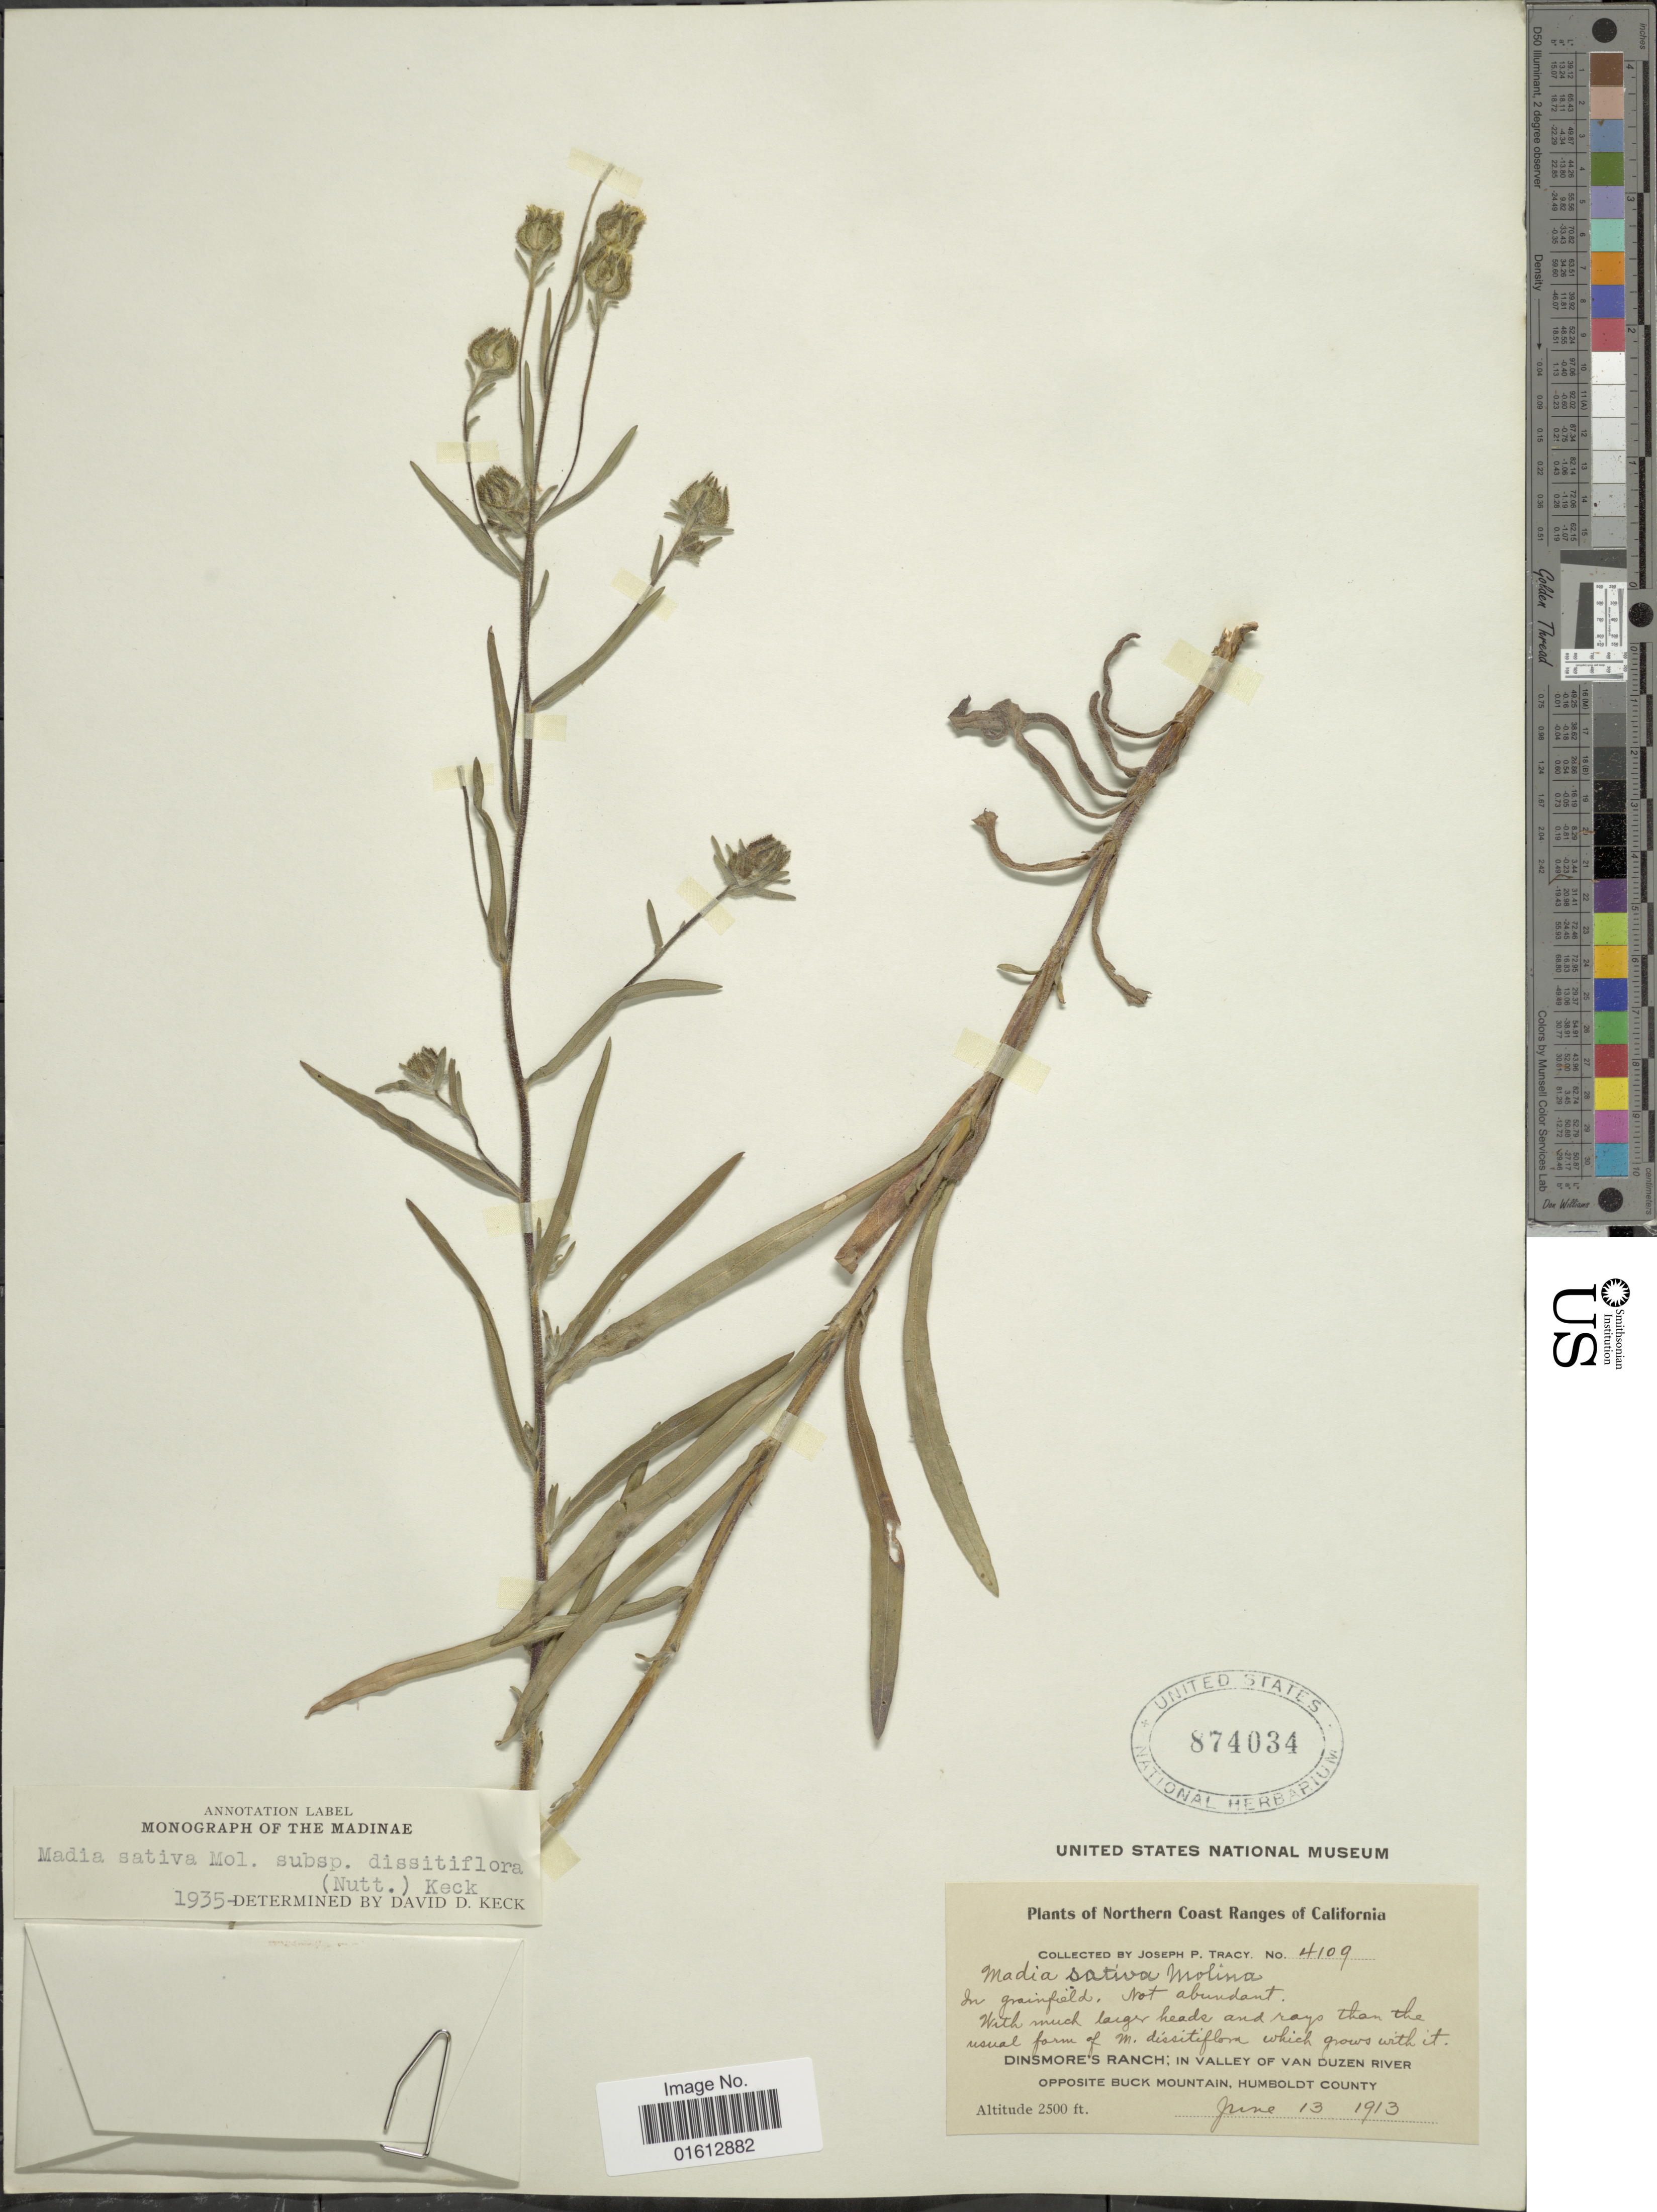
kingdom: Plantae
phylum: Tracheophyta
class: Magnoliopsida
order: Asterales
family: Asteraceae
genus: Madia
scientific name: Madia gracilis subsp. gracilis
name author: (Sm.) D.D. Keck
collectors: J. Tracy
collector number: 4109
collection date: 1913-06-13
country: United States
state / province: California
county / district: Humboldt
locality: Northern Coast Ranges, Dinsmore's Ranch; in valley of Van Duzen River, opposite Buck Mountain, Humboldt County.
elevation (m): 762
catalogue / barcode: US 874034